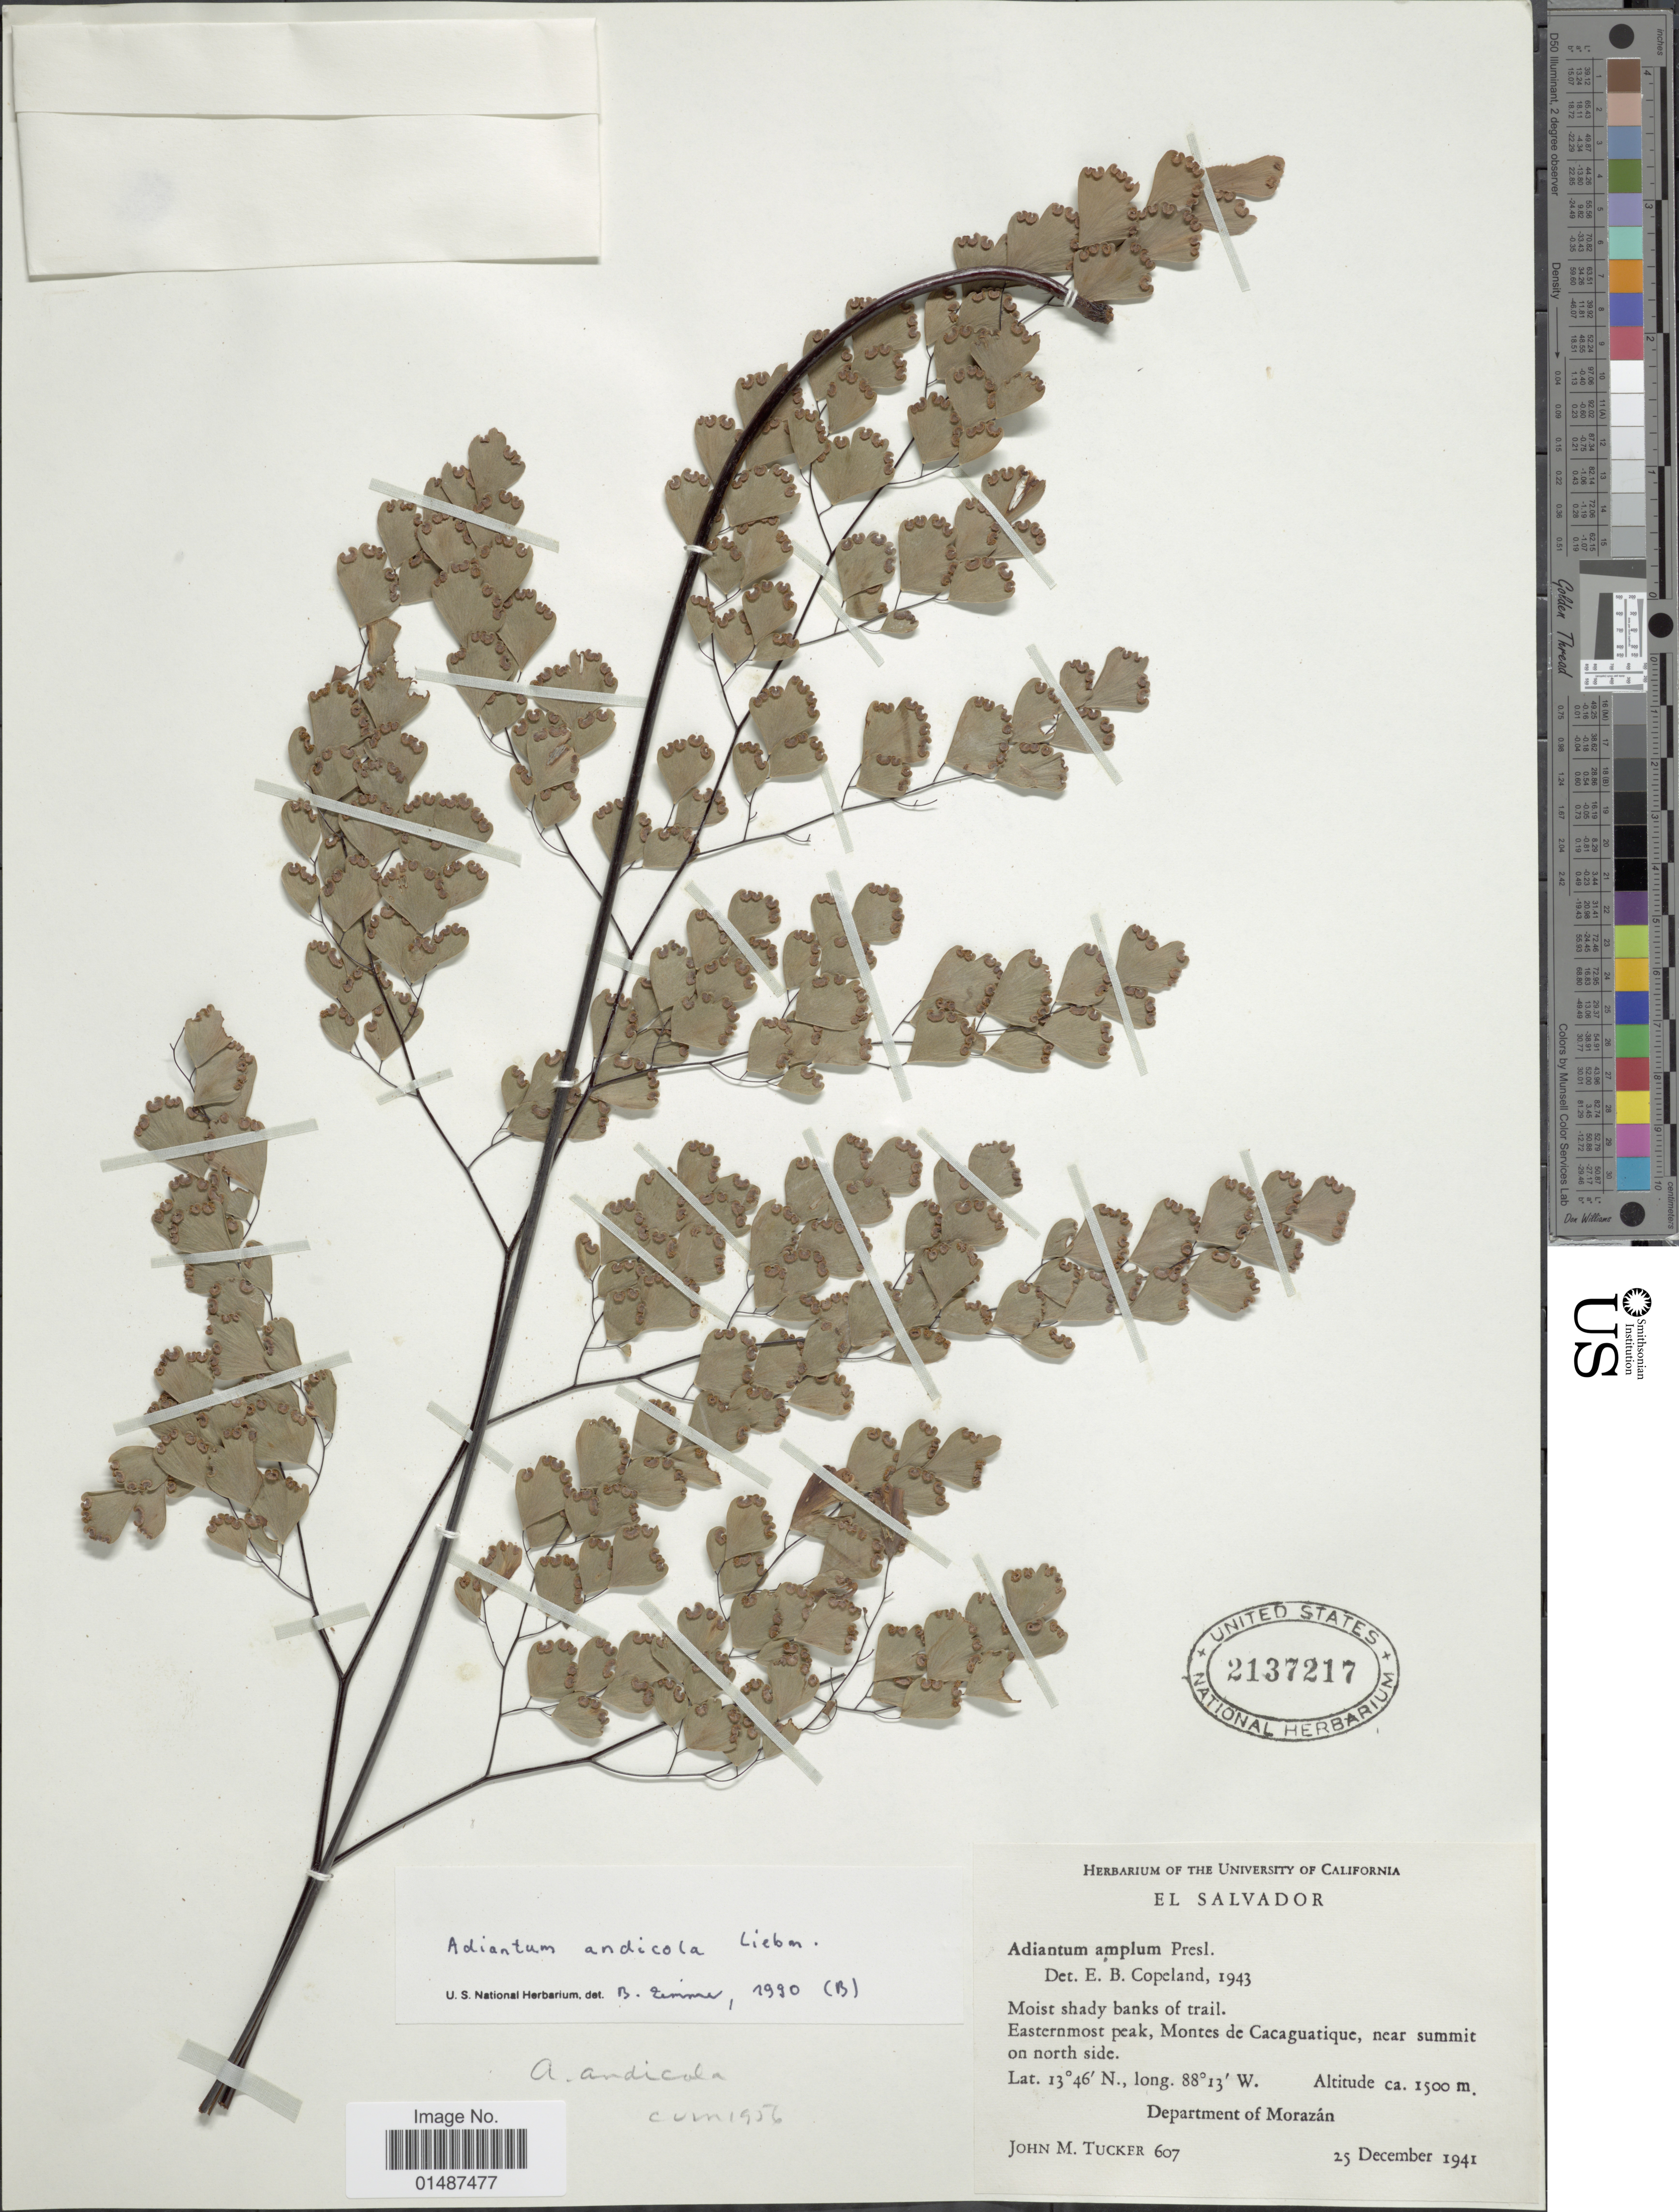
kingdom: Plantae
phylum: Tracheophyta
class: Polypodiopsida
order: Polypodiales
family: Pteridaceae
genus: Adiantum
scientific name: Adiantum andicola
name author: Liebm.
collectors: J. M. Tucker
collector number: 607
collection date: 1941-12-25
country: El Salvador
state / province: Morazan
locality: Easternmost peak, Montes de Cacaguatique, near summit on north side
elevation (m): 1500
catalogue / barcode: US 2137217